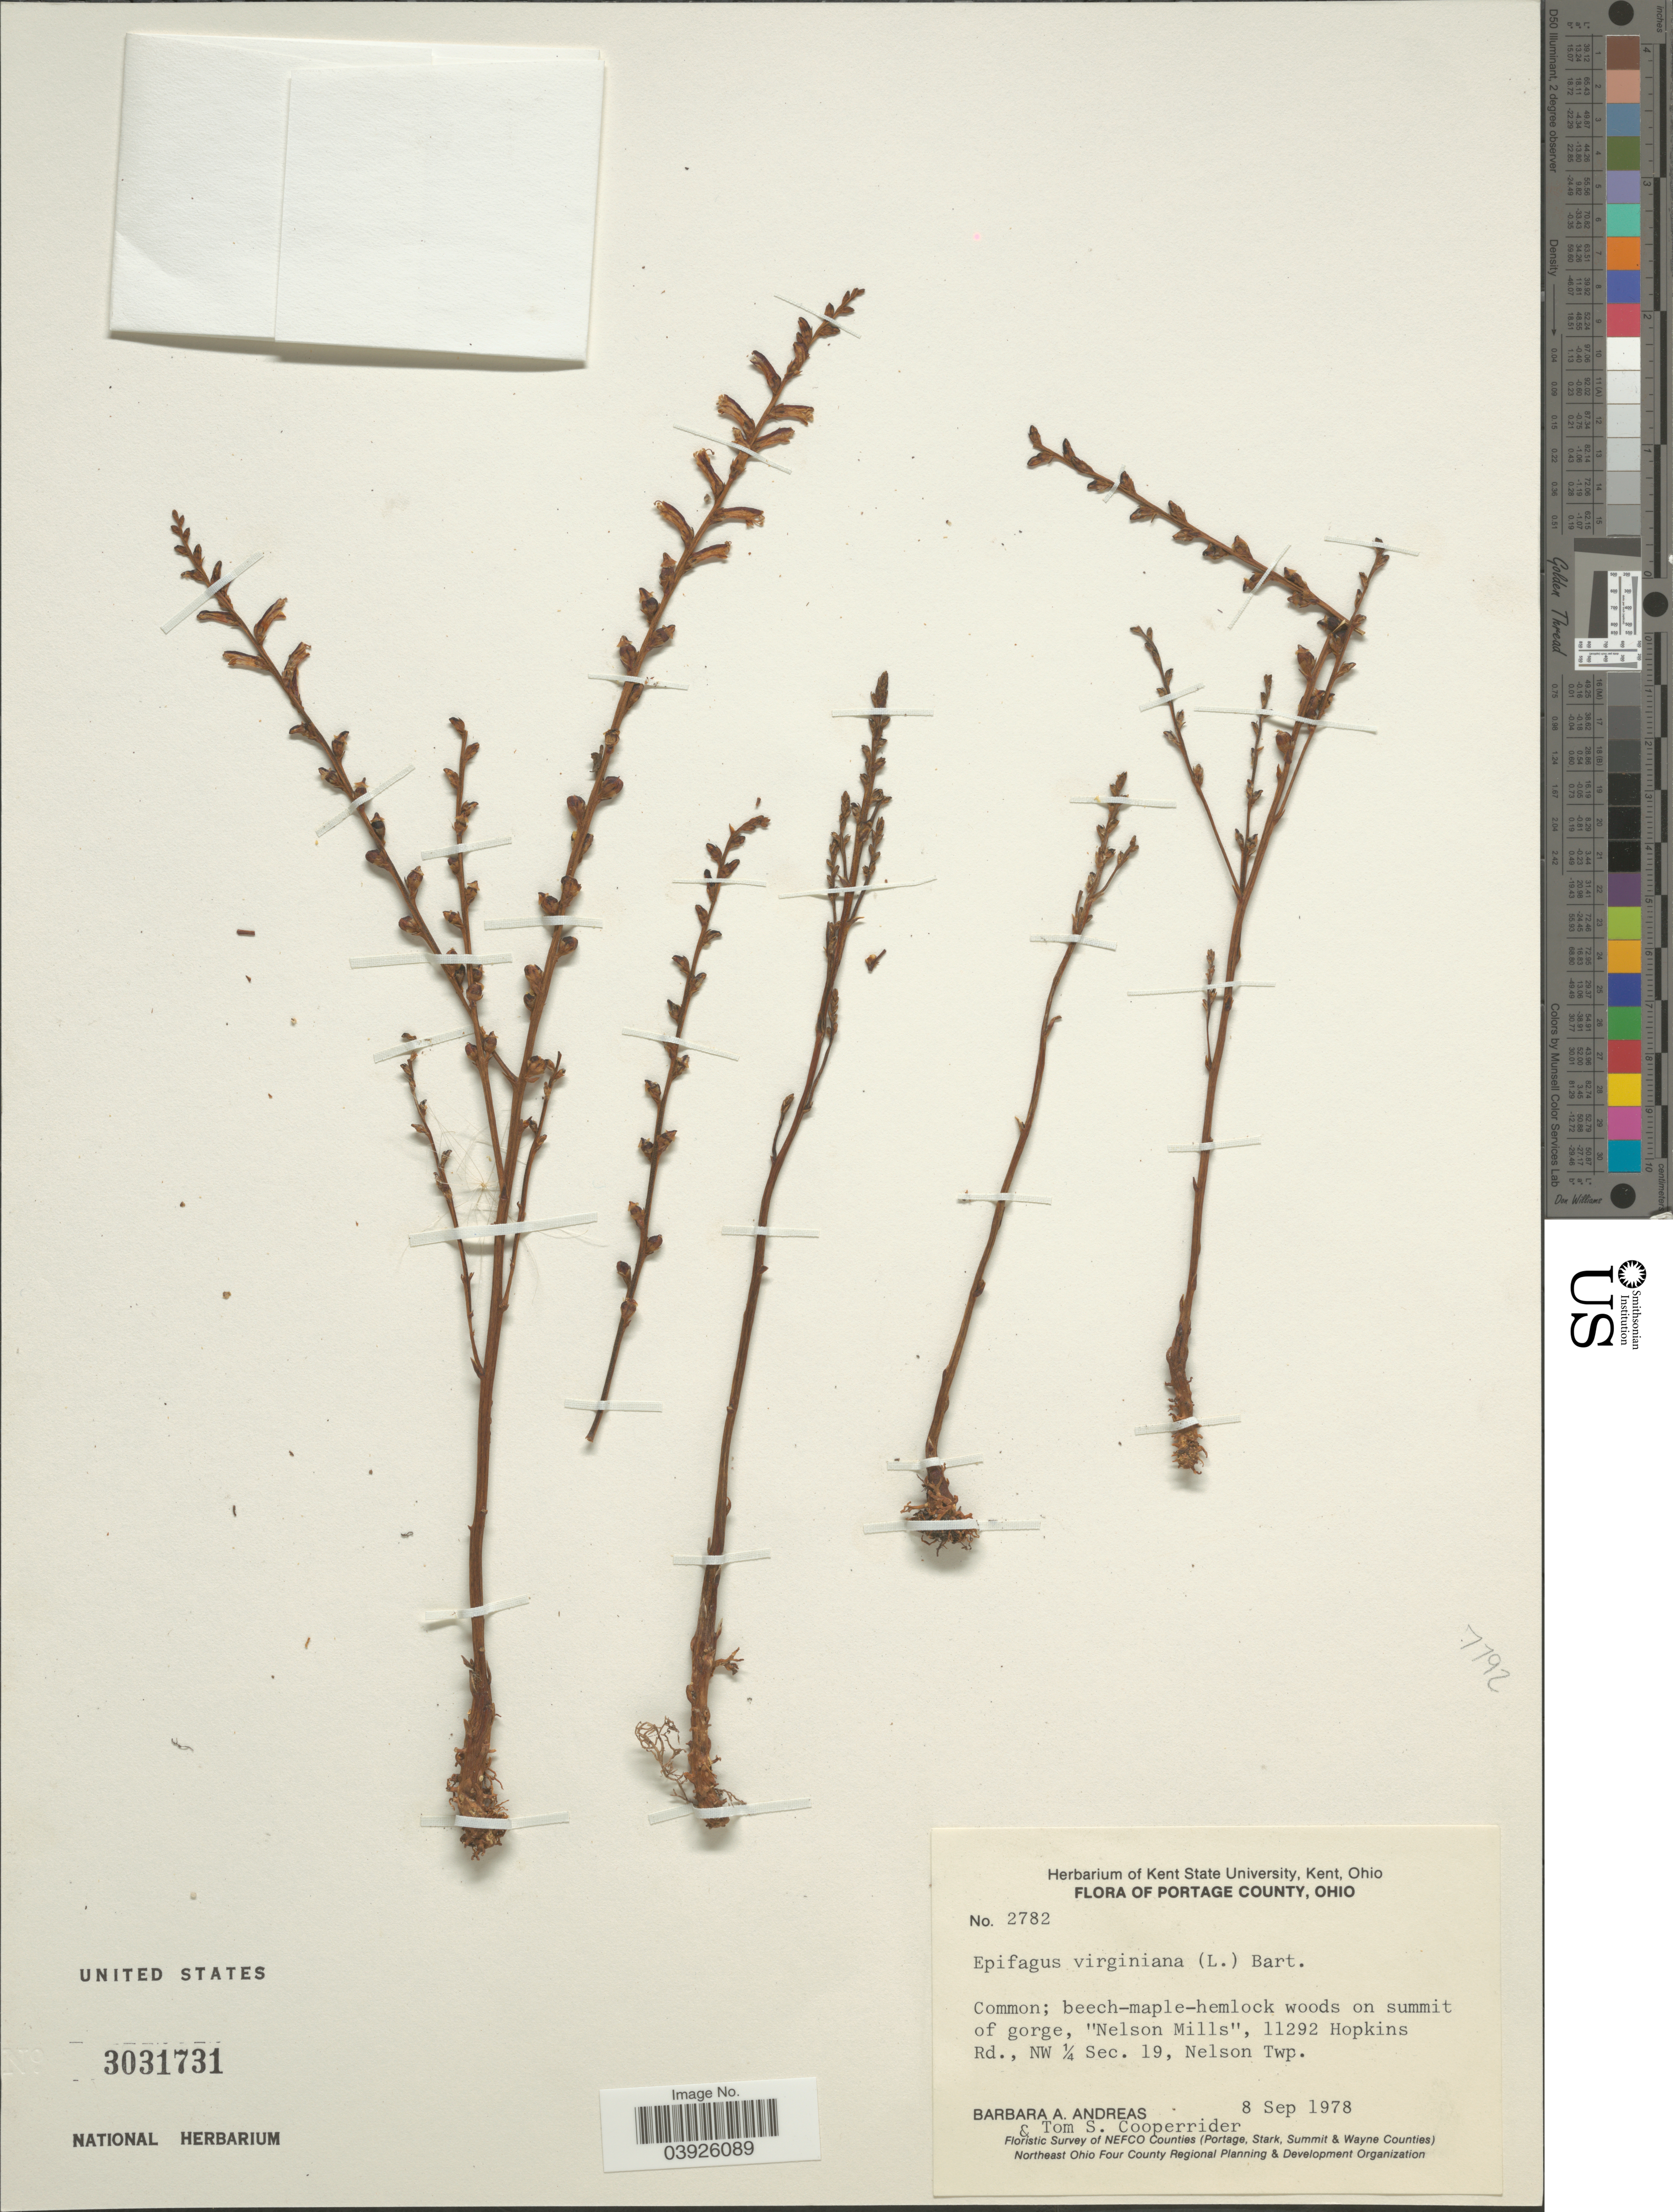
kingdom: Plantae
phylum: Tracheophyta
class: Magnoliopsida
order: Lamiales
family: Orobanchaceae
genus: Epifagus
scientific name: Epifagus virginiana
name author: (L.) W.P.C. Barton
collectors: B. A. Andreas & T. S. Cooperrider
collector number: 2782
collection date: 1978-09-08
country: United States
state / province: Ohio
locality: Portage County. Beech-mapl-hemlock woods on summit of gorge, Nelson Mills, 11292 Hopkins Rd., NW ¼ Sec. 19, Nelson Twp.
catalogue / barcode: US 3031731